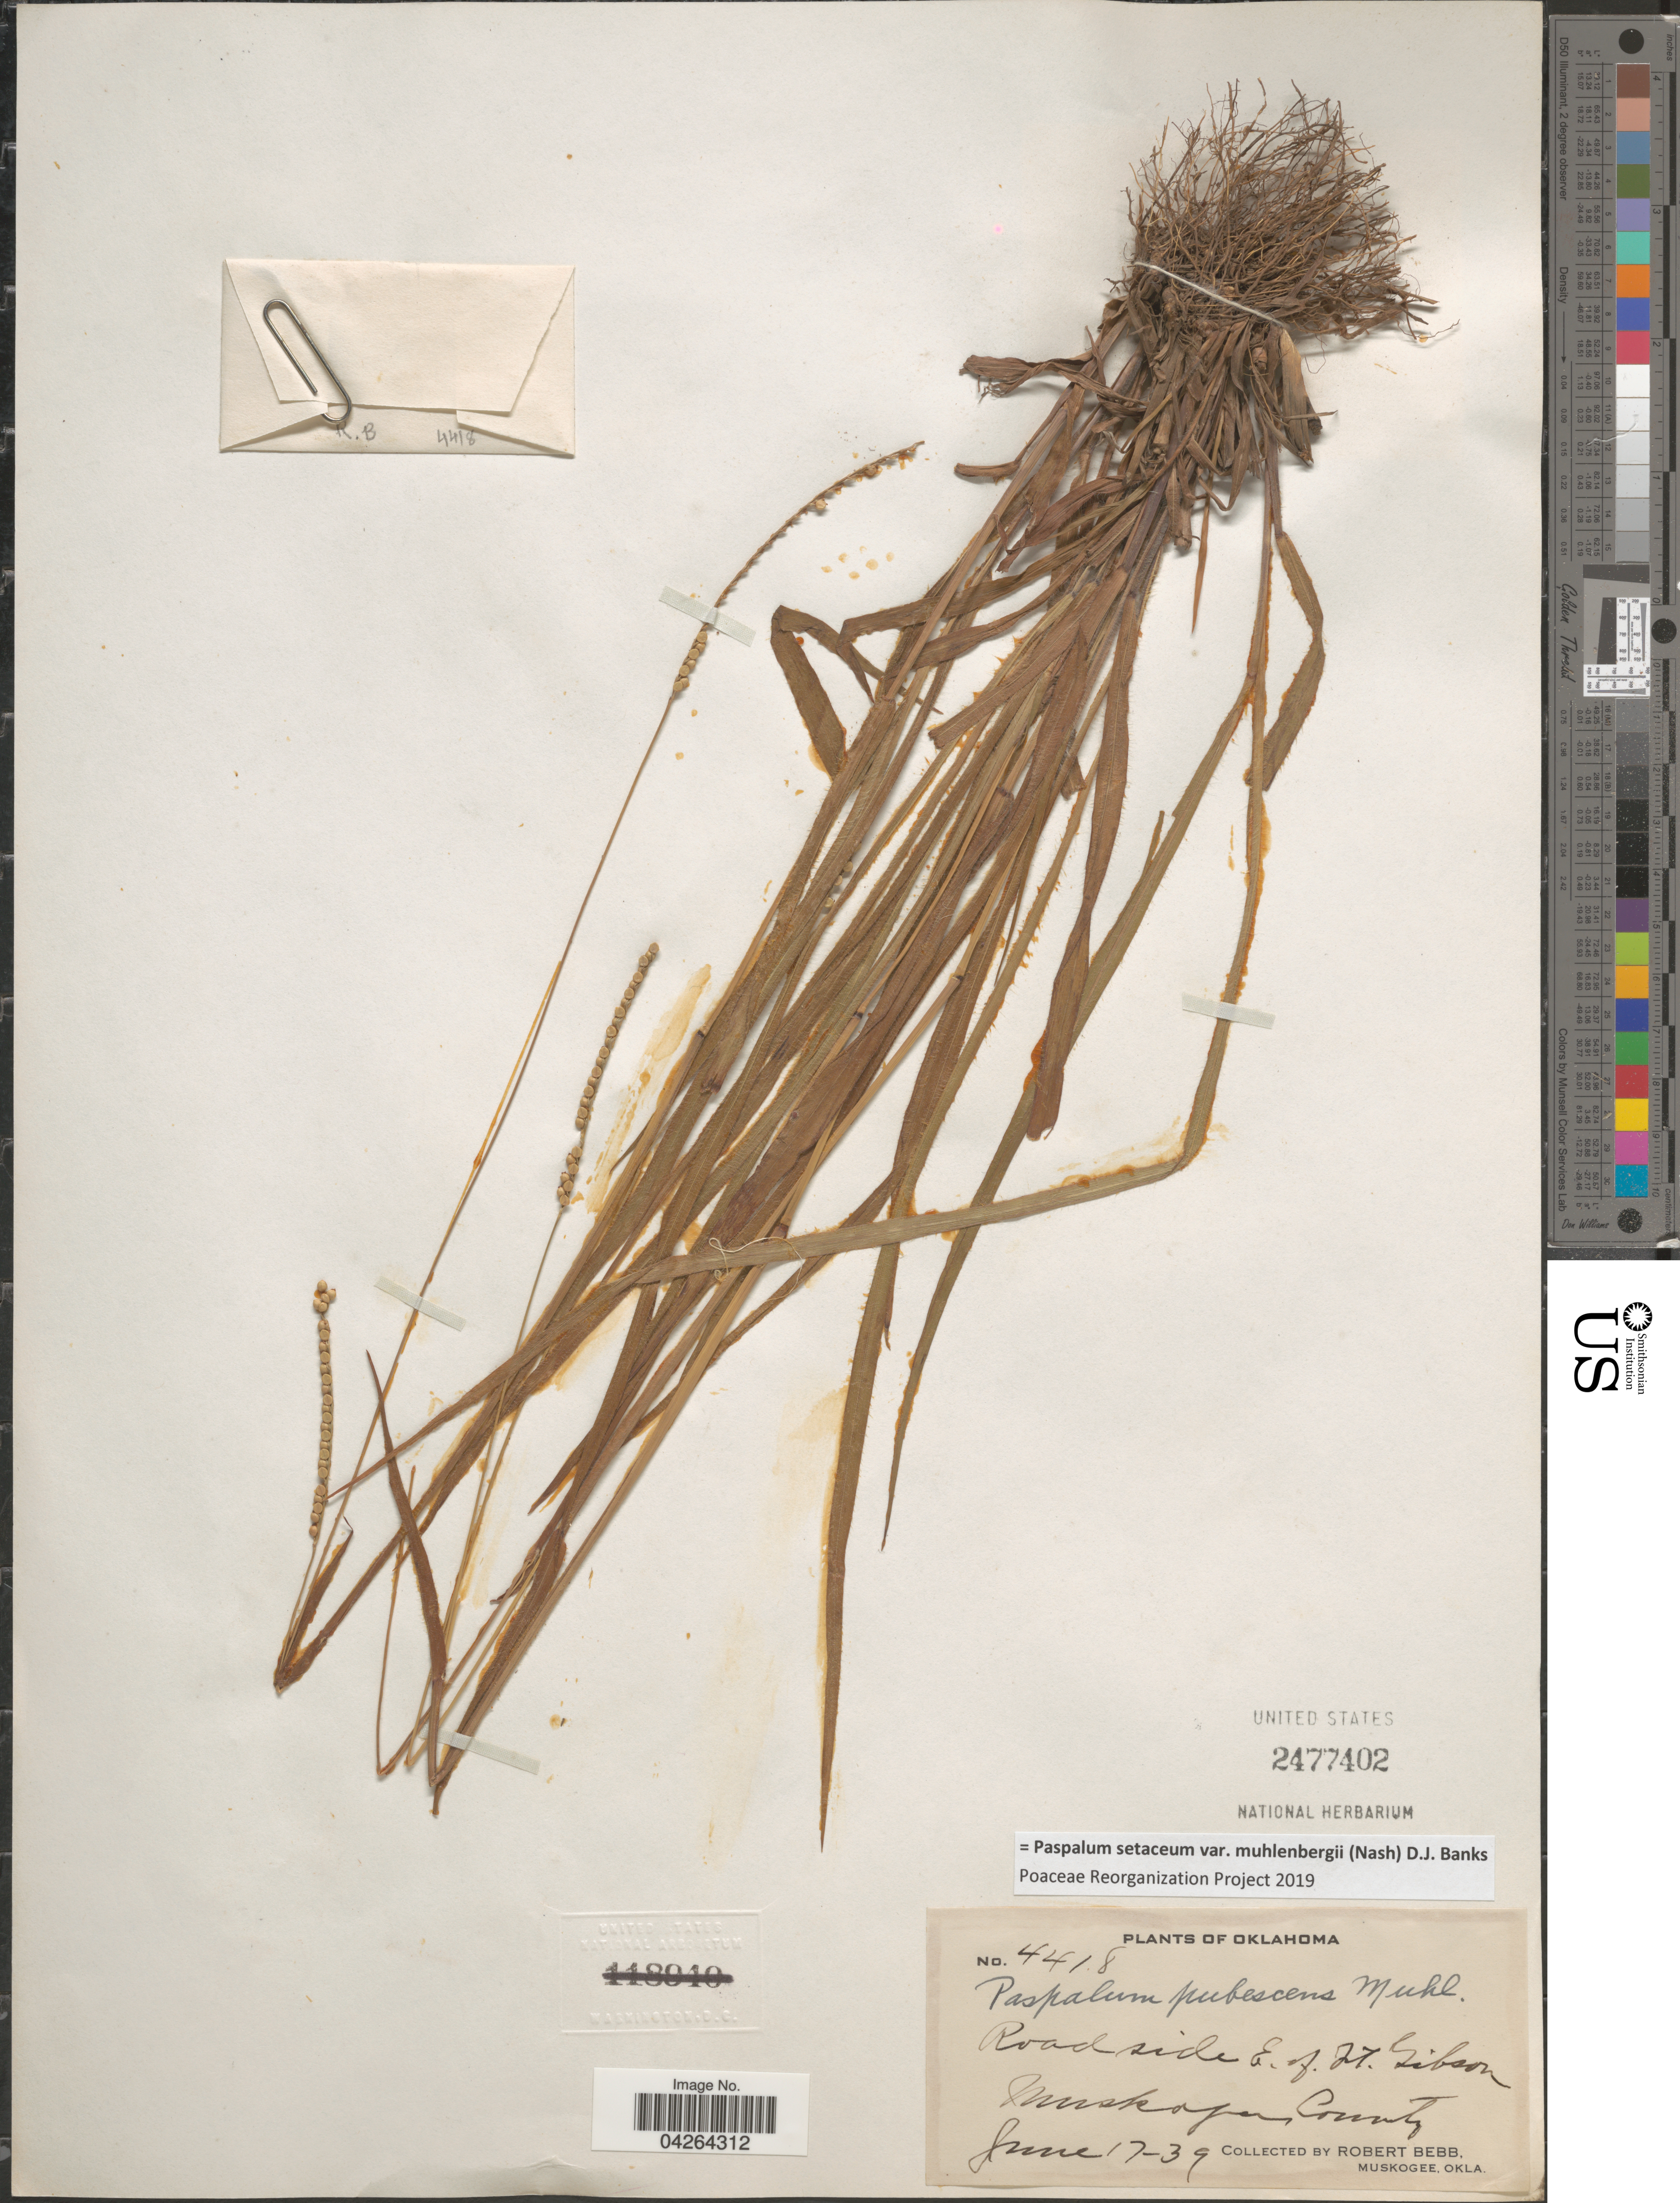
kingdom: Plantae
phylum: Tracheophyta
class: Liliopsida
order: Poales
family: Poaceae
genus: Paspalum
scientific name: Paspalum setaceum var. muhlenbergii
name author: (Nash) D.J. Banks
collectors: R. Bebb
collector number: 4418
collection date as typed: Transcribed d/m/y: 17/6/39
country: United States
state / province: Oklahoma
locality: Roadside E. of ft. Gibson Muskegee County.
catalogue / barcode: US 2477402